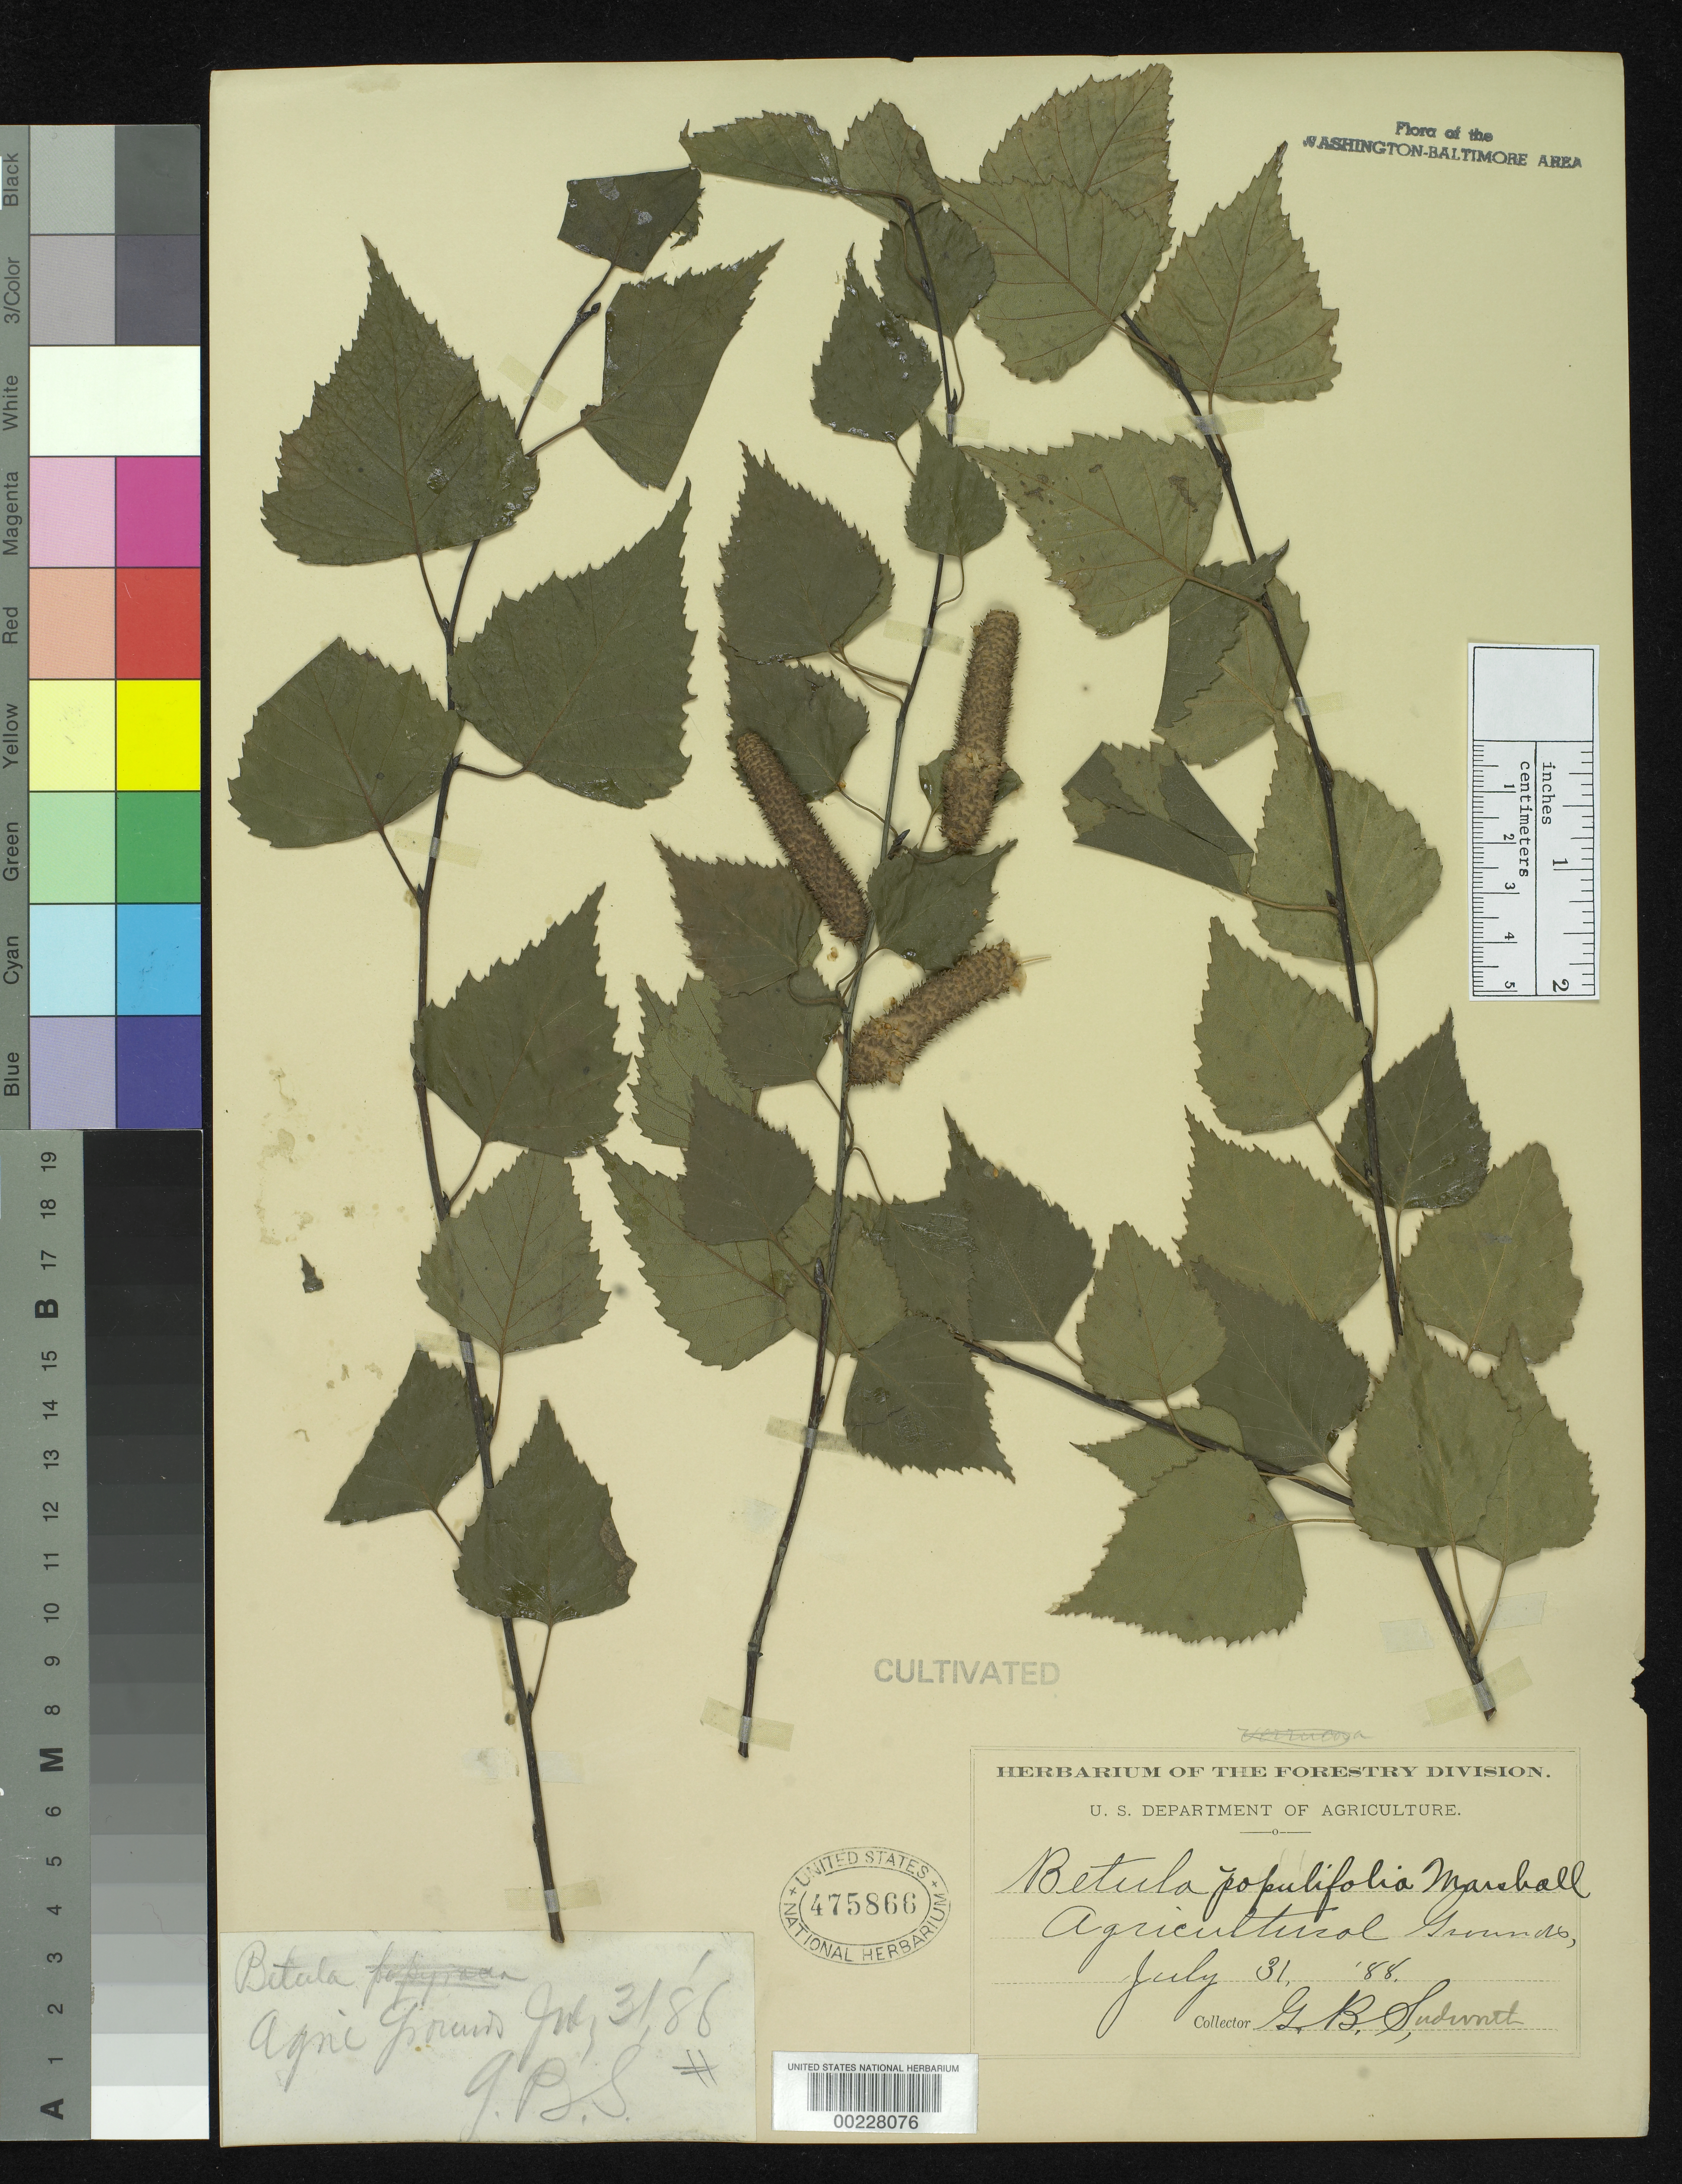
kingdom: Plantae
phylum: Tracheophyta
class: Magnoliopsida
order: Fagales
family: Betulaceae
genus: Betula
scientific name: Betula populifolia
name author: Marshall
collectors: G. B. Sudworth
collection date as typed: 31 Jul 1888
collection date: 1888-07-31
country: United States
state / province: District of Columbia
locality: Agricultural grounds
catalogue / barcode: US 475866